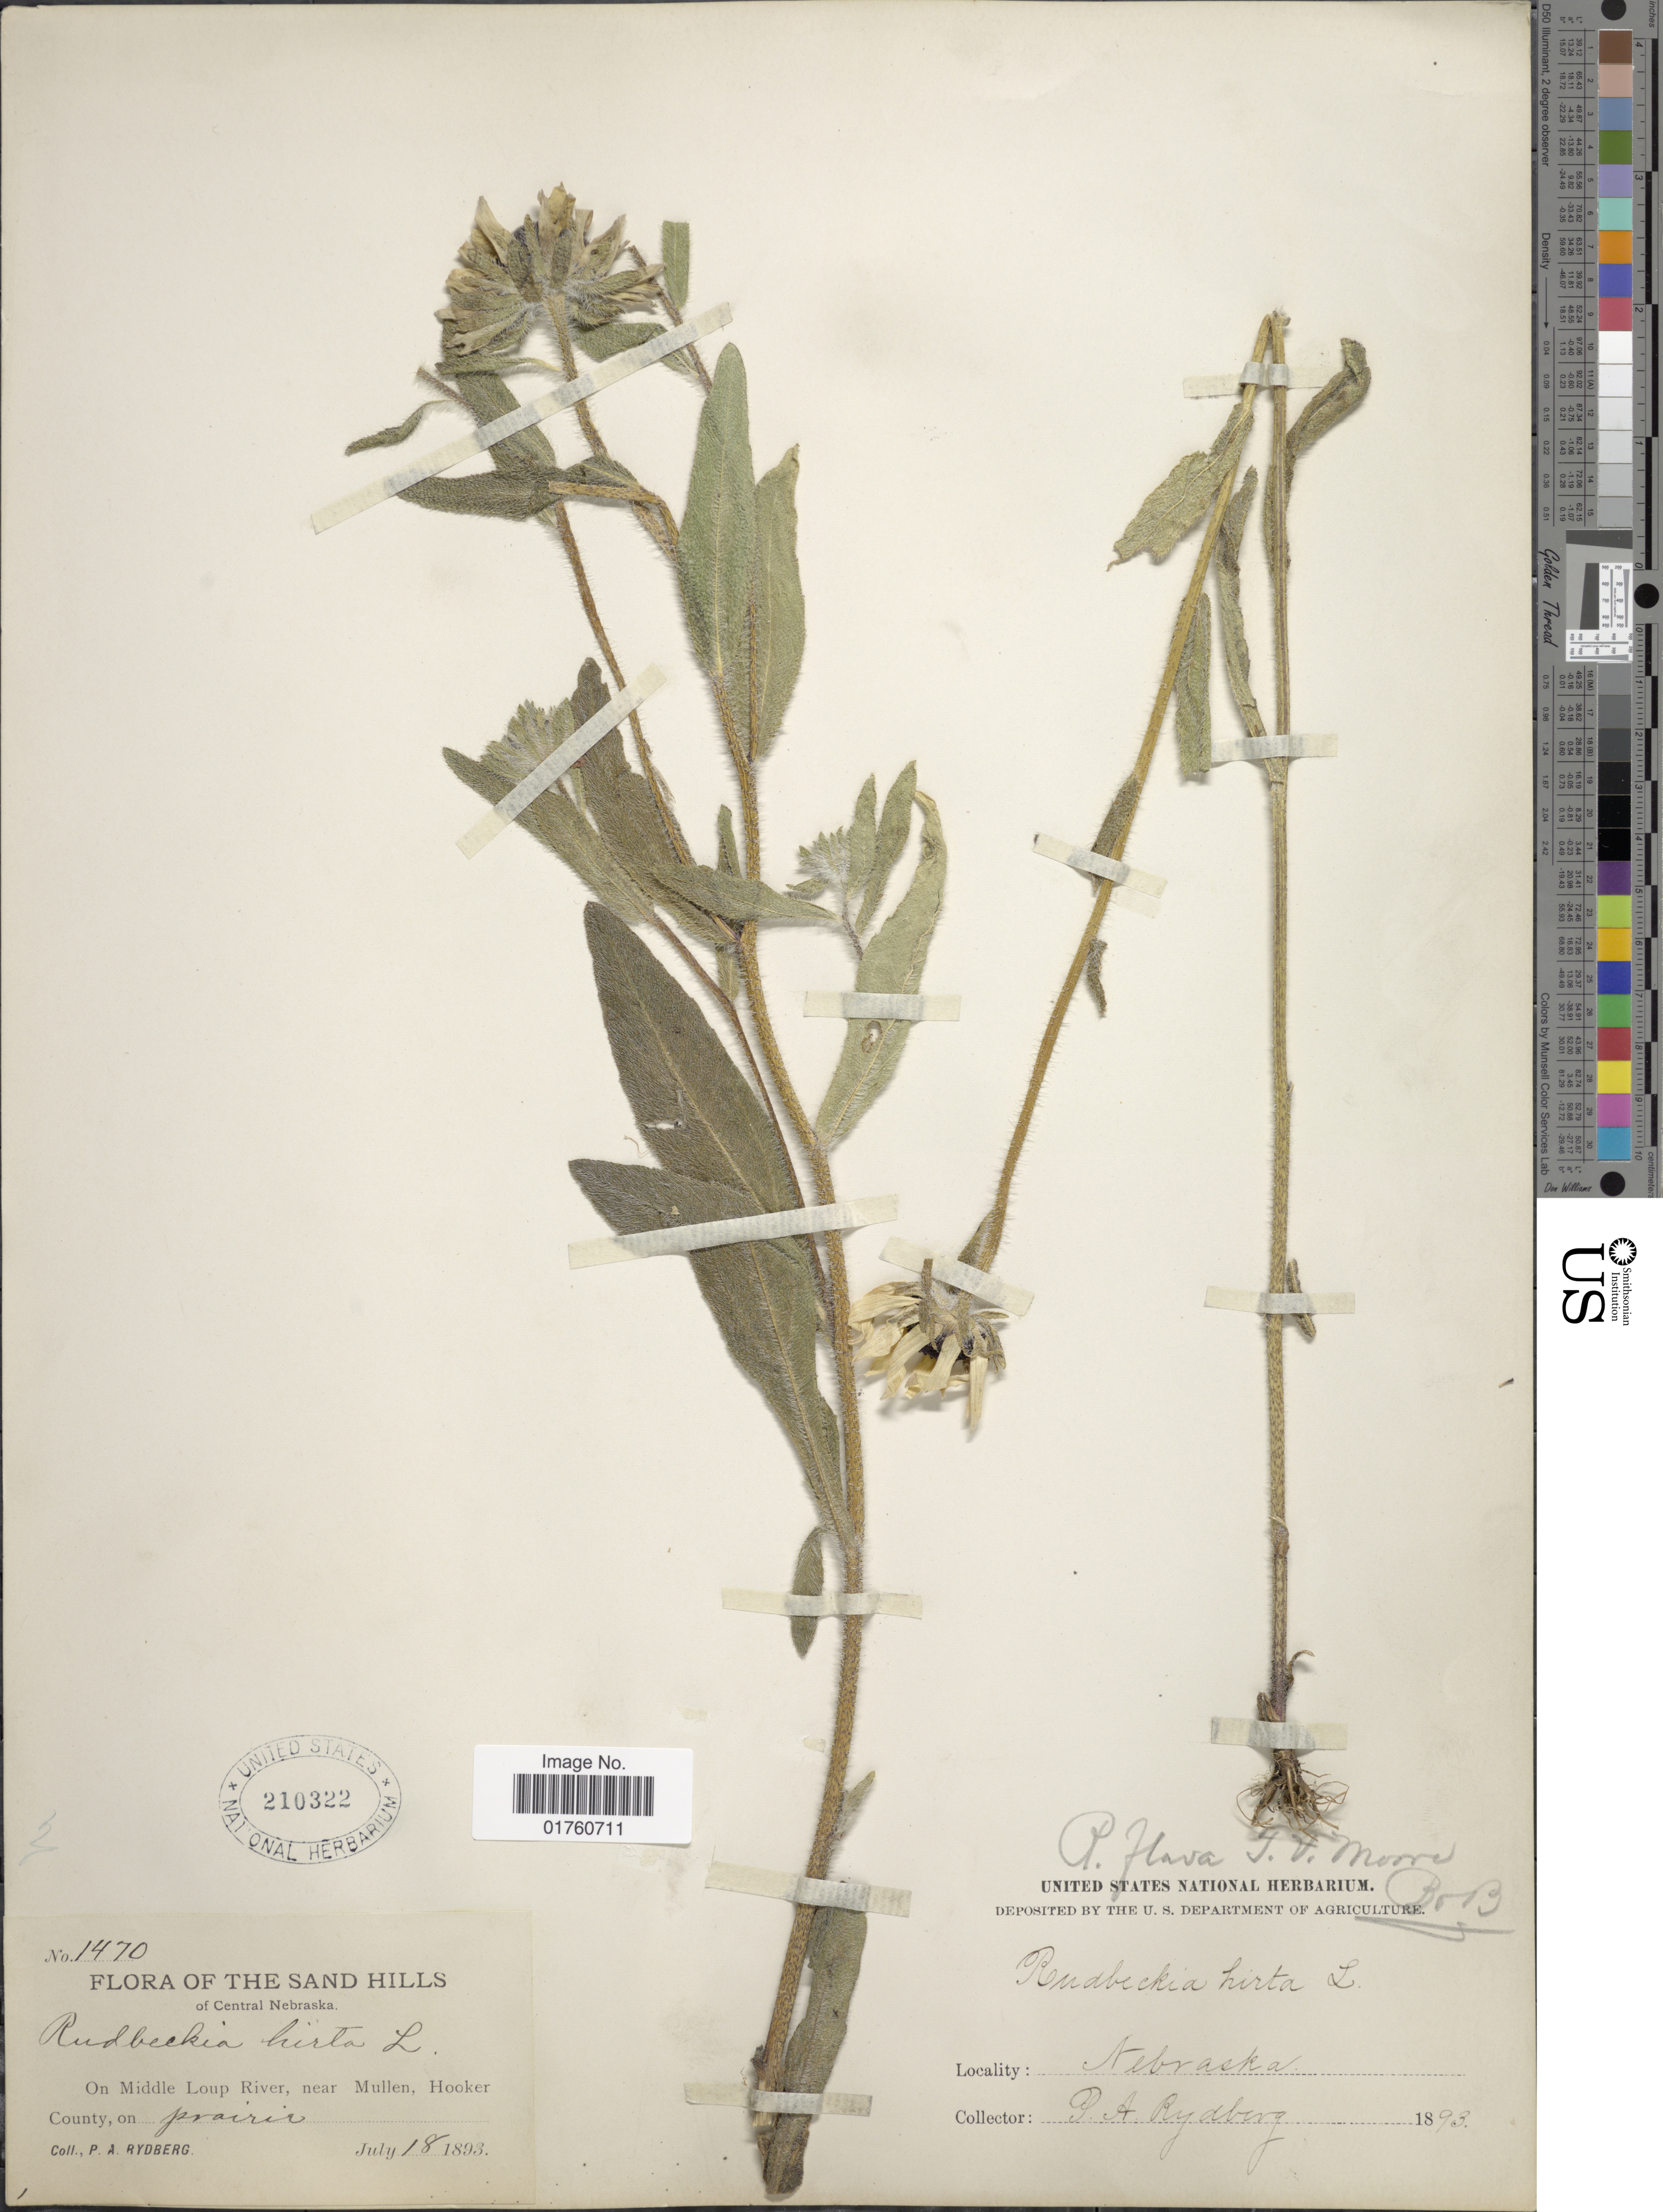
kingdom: Plantae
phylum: Tracheophyta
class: Magnoliopsida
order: Asterales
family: Asteraceae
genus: Rudbeckia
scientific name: Rudbeckia flava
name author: T.V. Moore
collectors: P. A. Rydberg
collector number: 1470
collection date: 1893-07-18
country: United States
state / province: Nebraska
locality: The San d Hills of Central Nebraska, On Middle Loup River, near Mulllen, Hooker County, on prairie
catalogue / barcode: US 210322